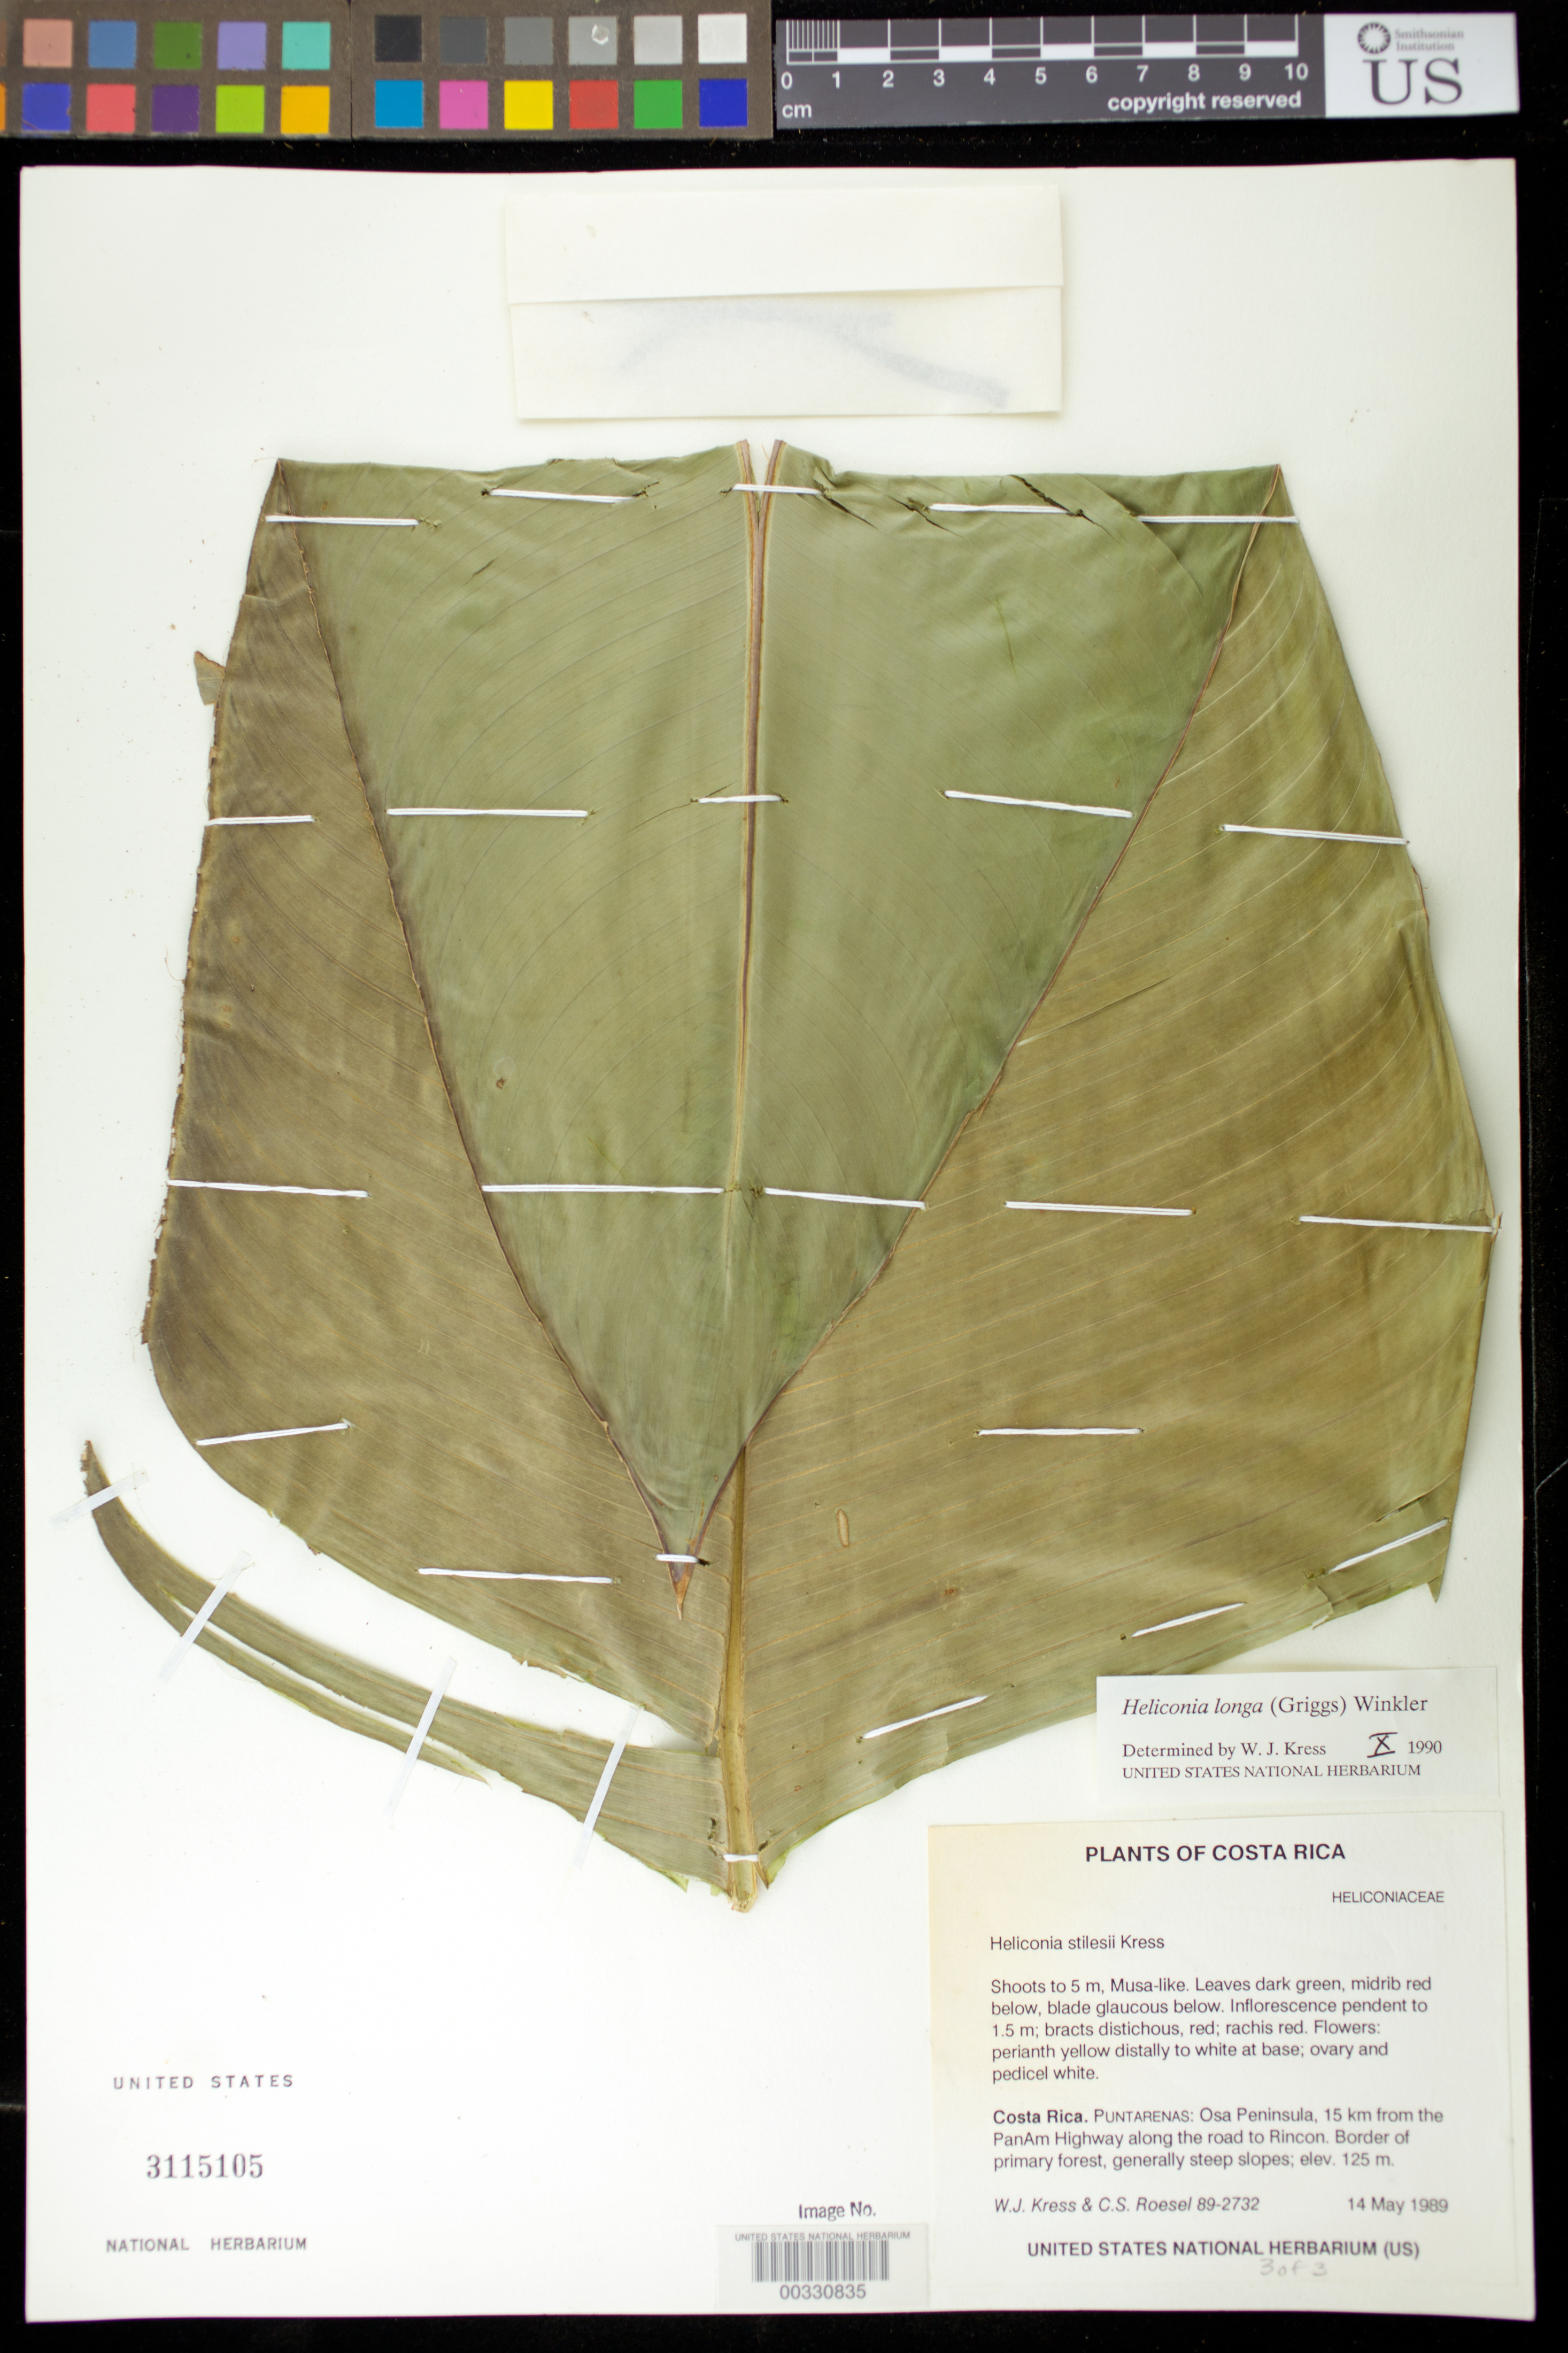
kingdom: Plantae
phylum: Tracheophyta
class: Liliopsida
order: Zingiberales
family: Heliconiaceae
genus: Heliconia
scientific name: Heliconia longa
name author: (R.F. Griggs) H.J.P. Winkl.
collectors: W. J. Kress & C. S. Roesel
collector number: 89-2732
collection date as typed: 14 May 1989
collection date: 1989-05-14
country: Costa Rica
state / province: Puntarenas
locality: Osa peninsula, 15 km from panam highway along road to rincon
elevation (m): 125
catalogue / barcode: US 3115105